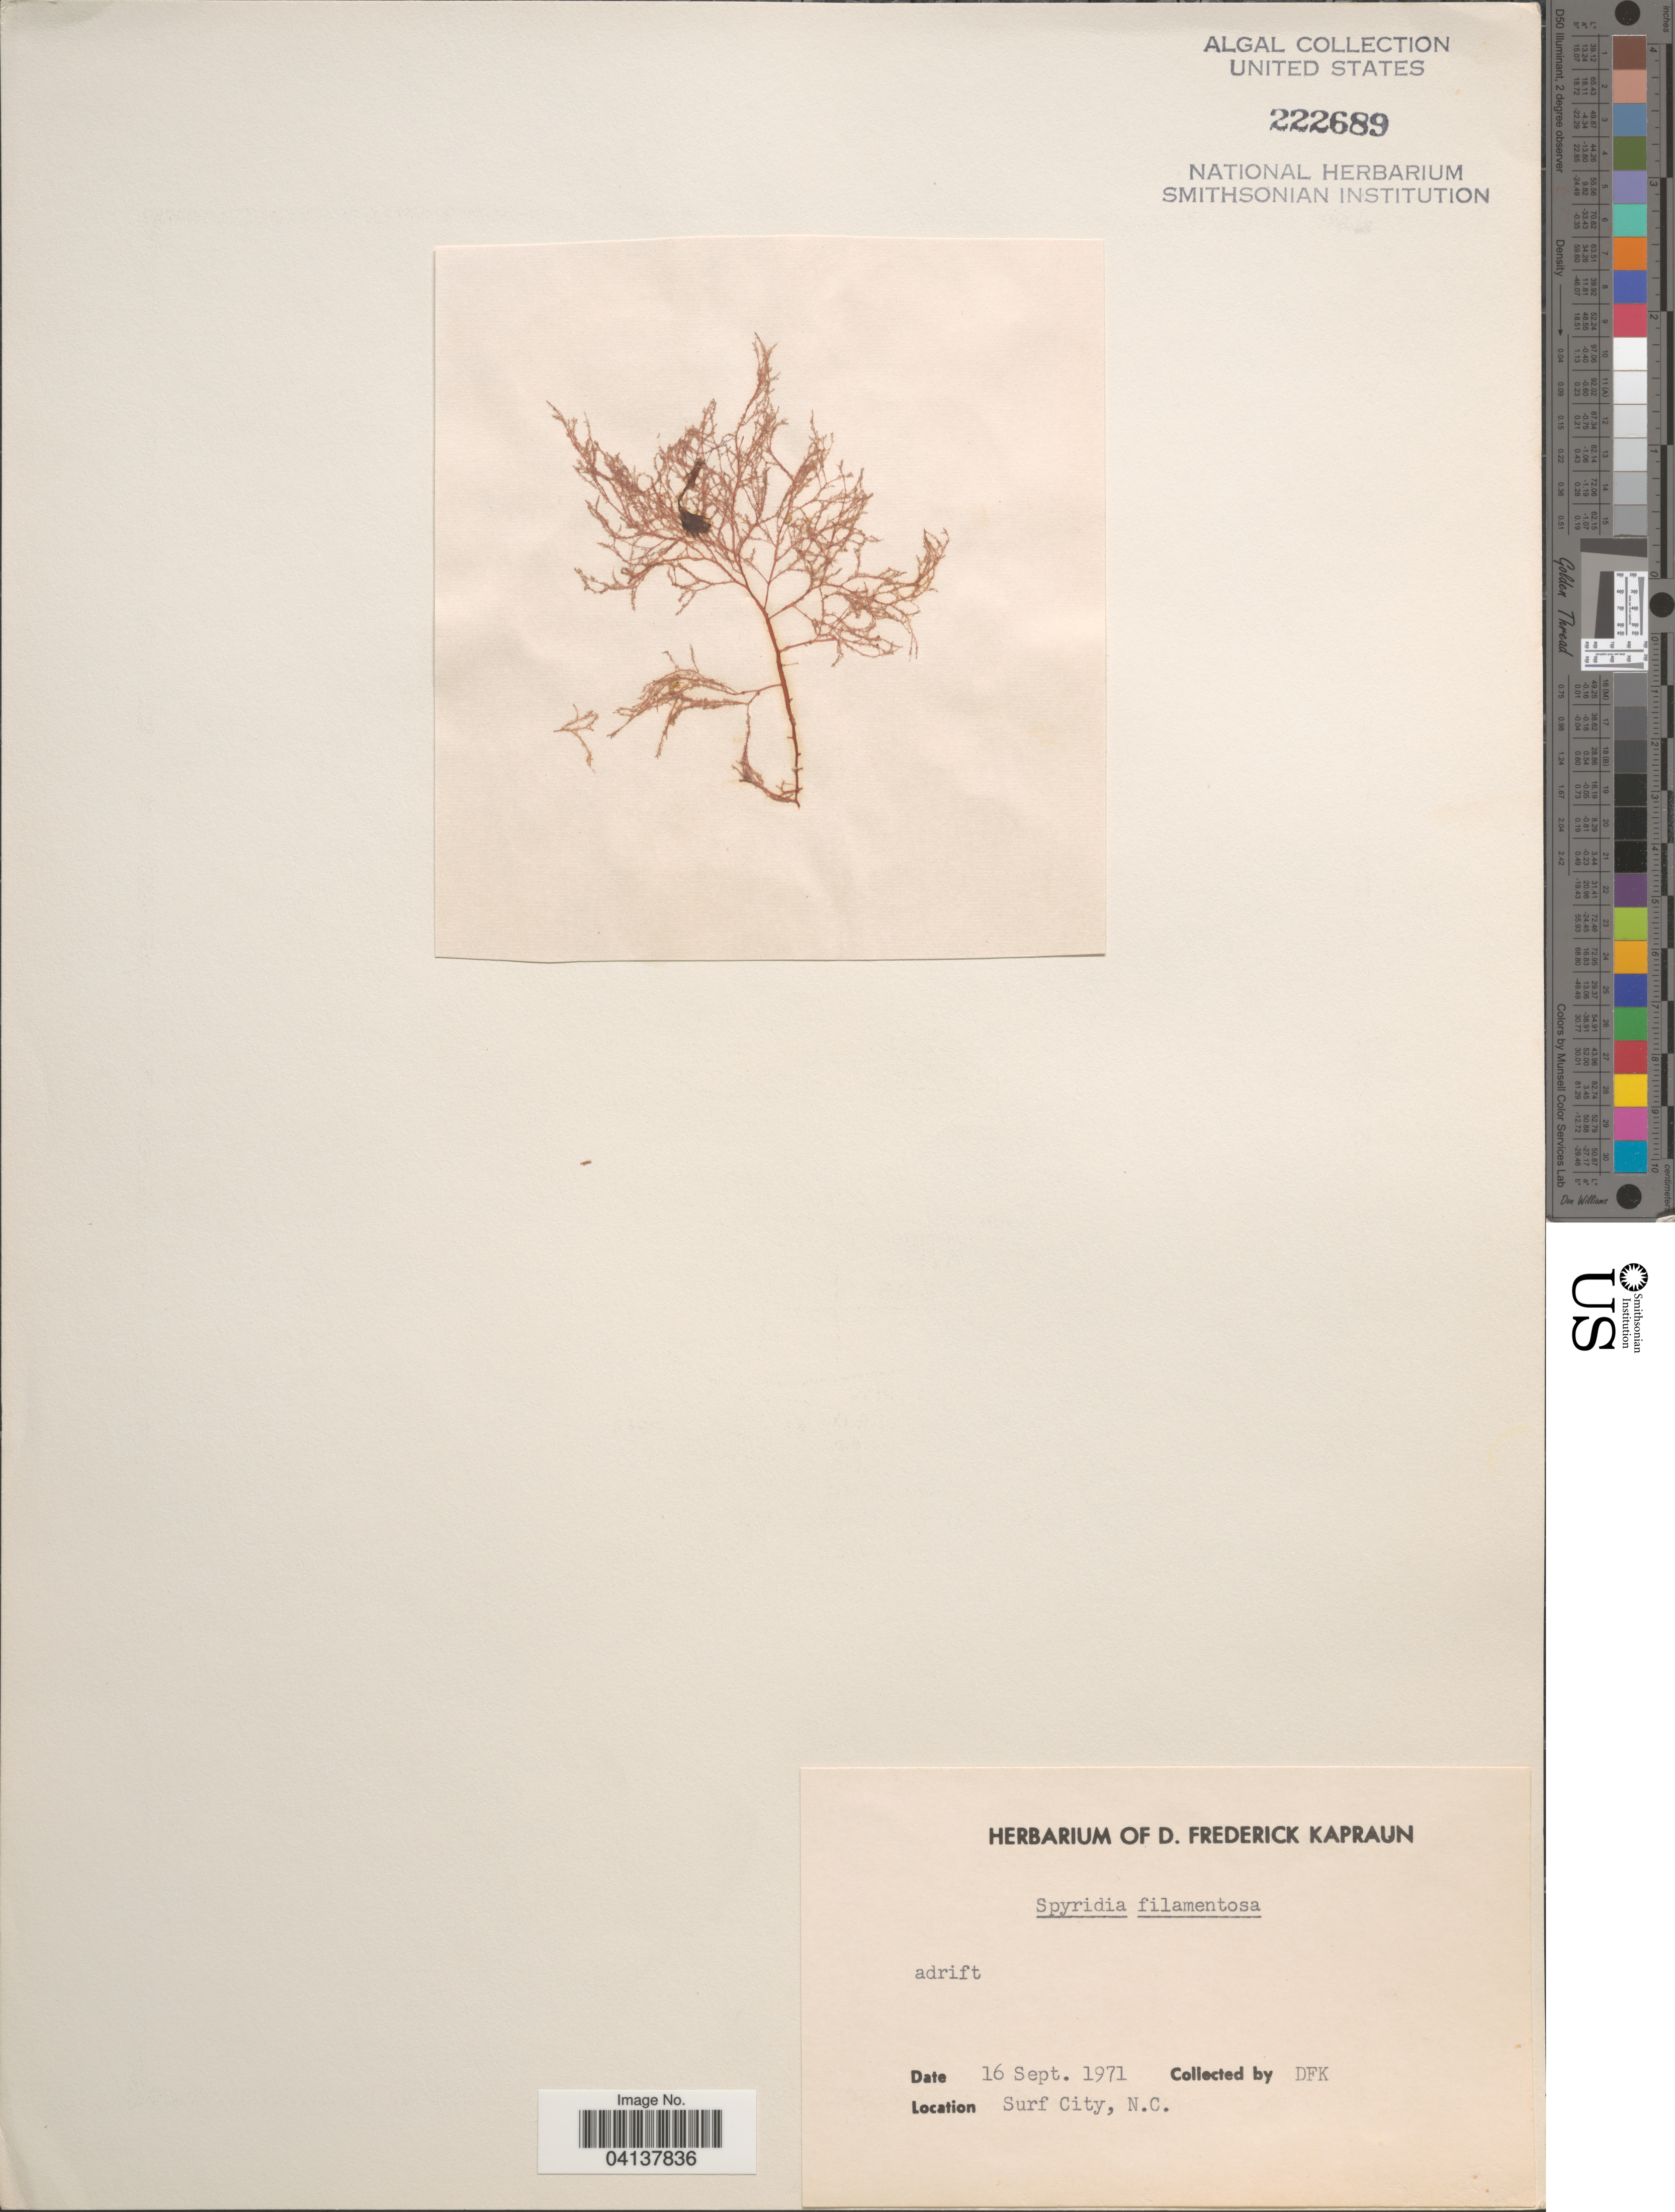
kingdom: Plantae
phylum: Rhodophyta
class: Florideophyceae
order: Ceramiales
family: Spyridiaceae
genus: Spyridia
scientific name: Spyridia filamentosa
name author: (Wulfen) Harv.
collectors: D. F. Kapraun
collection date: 1971-09-16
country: United States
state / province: North Carolina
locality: Surf City.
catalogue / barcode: US 222689